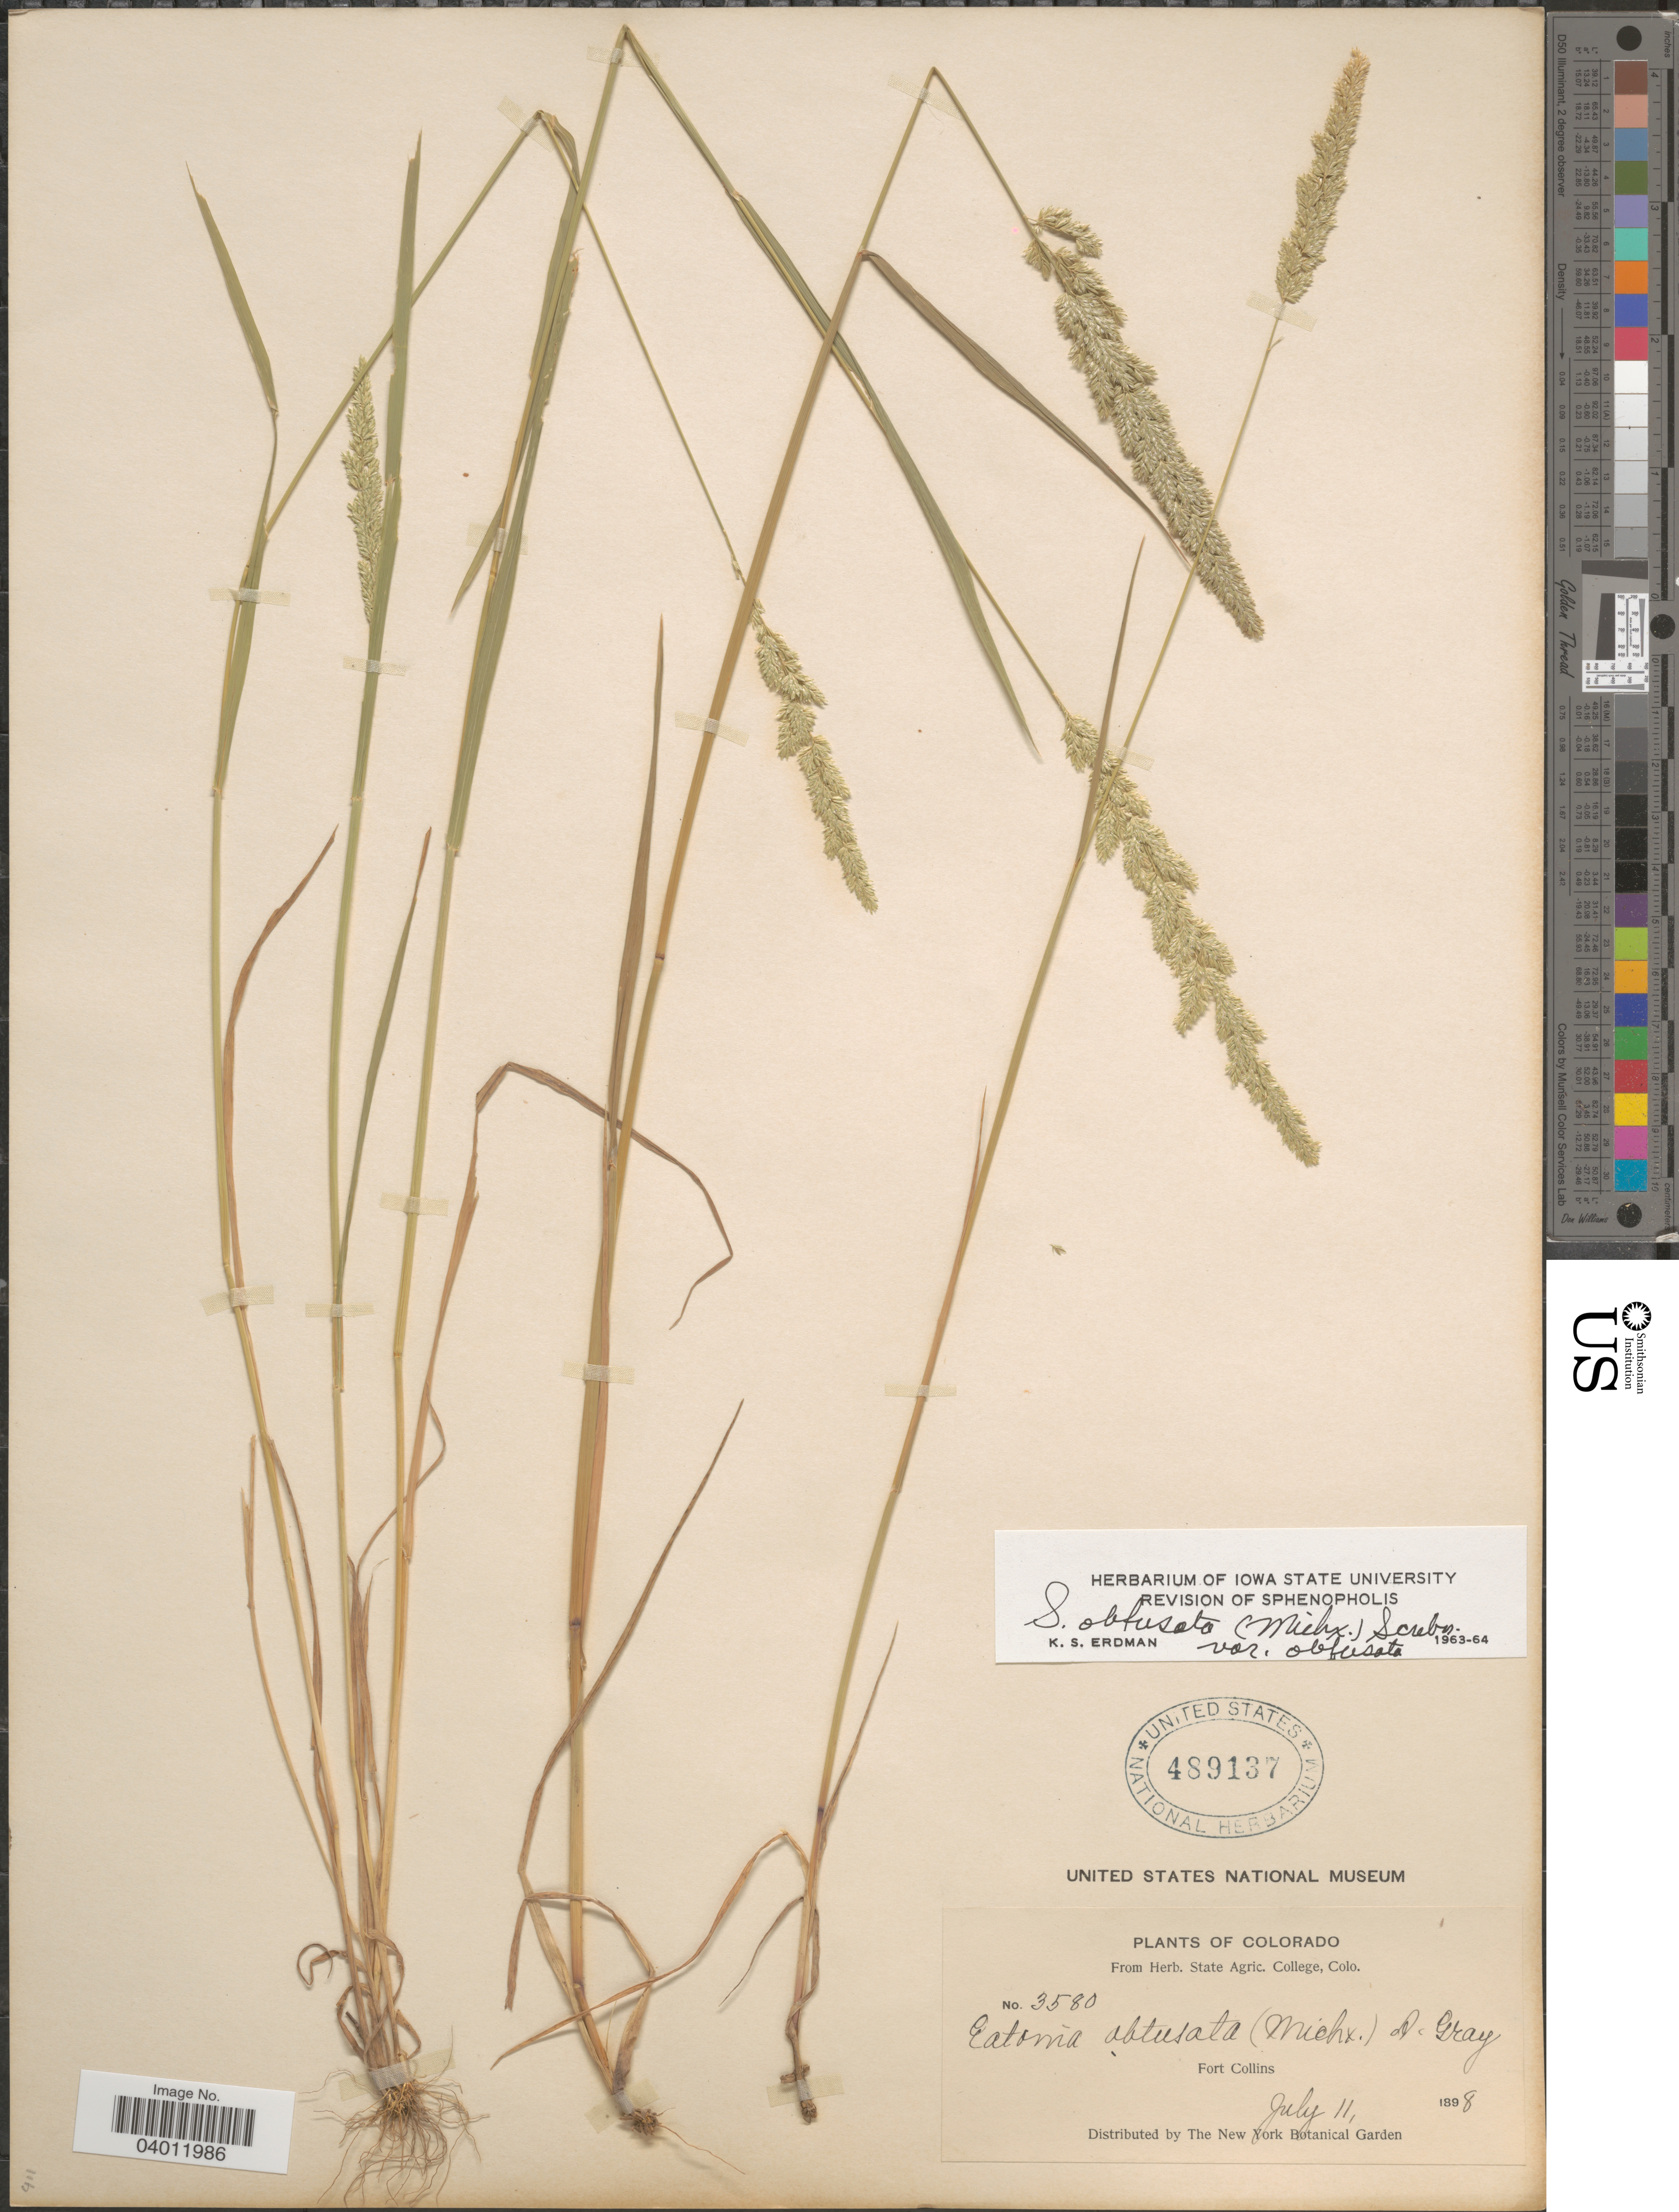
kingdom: Plantae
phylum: Tracheophyta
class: Liliopsida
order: Poales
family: Poaceae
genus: Sphenopholis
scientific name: Sphenopholis obtusata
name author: (Michx.) Scribn.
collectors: ex herb. State Agric. College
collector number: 3580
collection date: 1898-07-11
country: United States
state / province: Colorado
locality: Fort Collins.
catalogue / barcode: US 489137